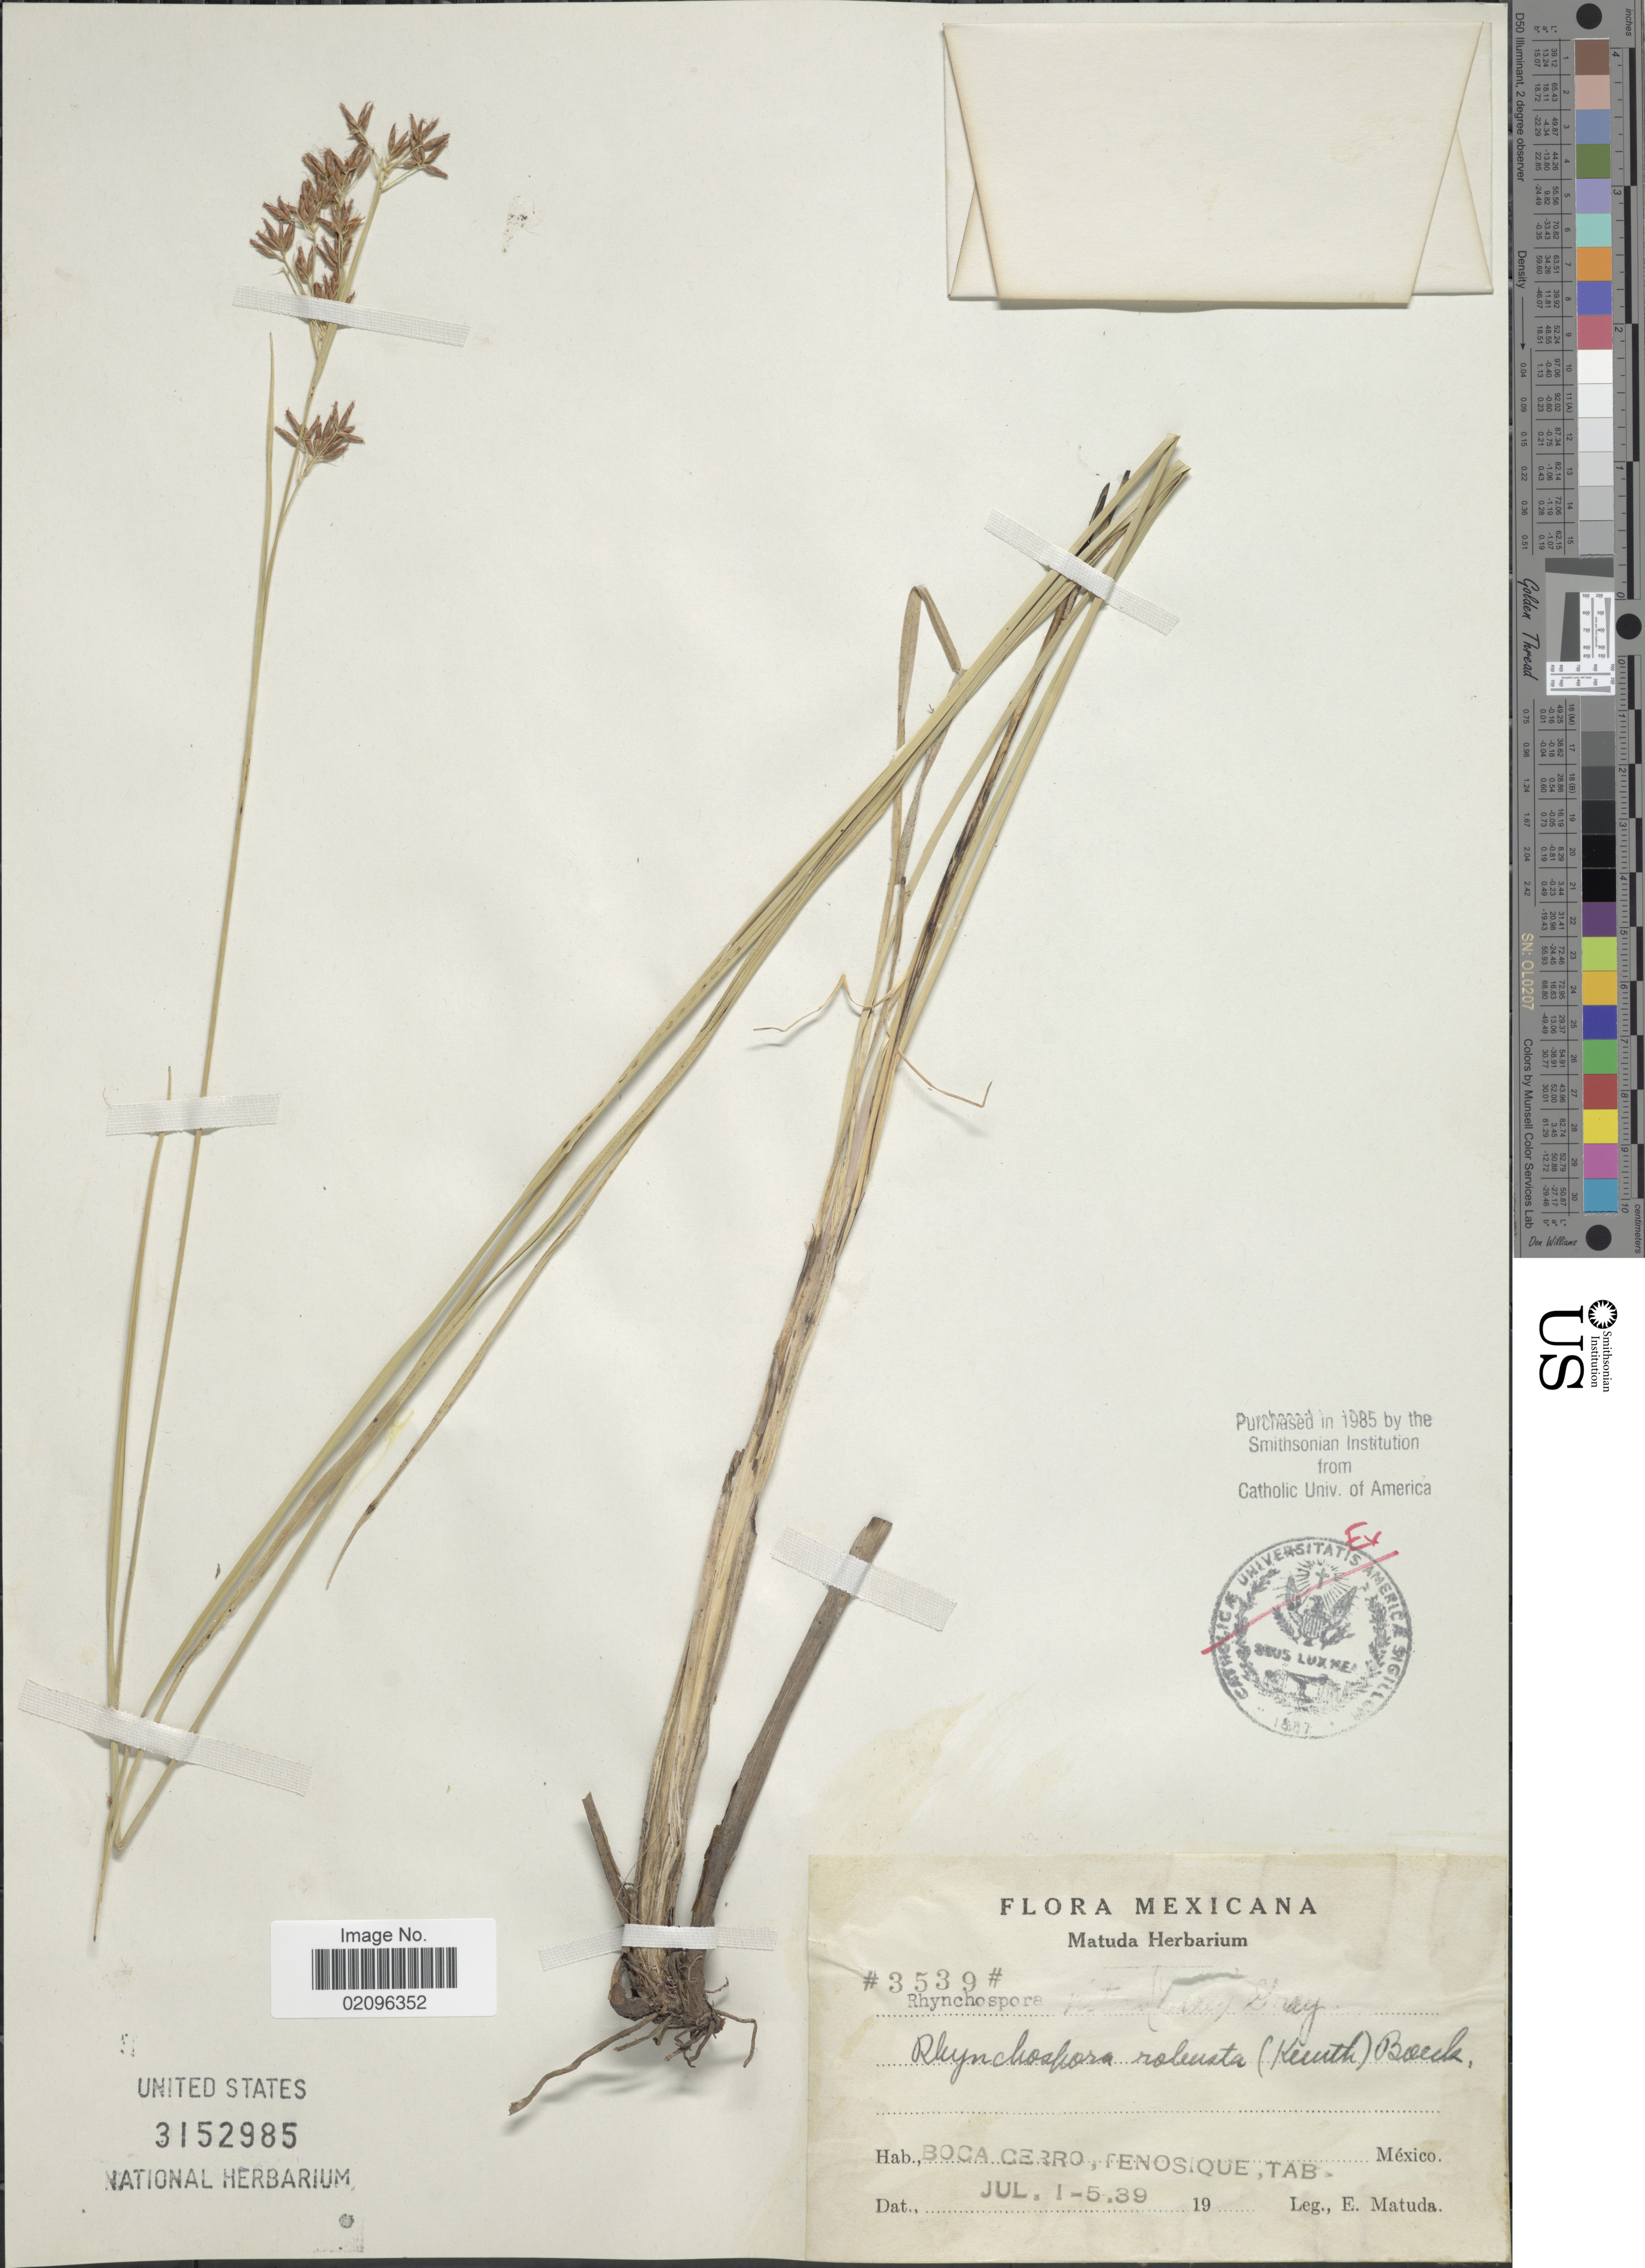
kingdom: Plantae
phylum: Tracheophyta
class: Liliopsida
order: Poales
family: Cyperaceae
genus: Rhynchospora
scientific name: Rhynchospora robusta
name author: (Kunth) Boeckeler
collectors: E. Matuda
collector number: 3539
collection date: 1939-07-01/1939-07-05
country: Mexico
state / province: Tabasco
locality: Boca Cerro , Tenosique,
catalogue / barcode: US 3152985